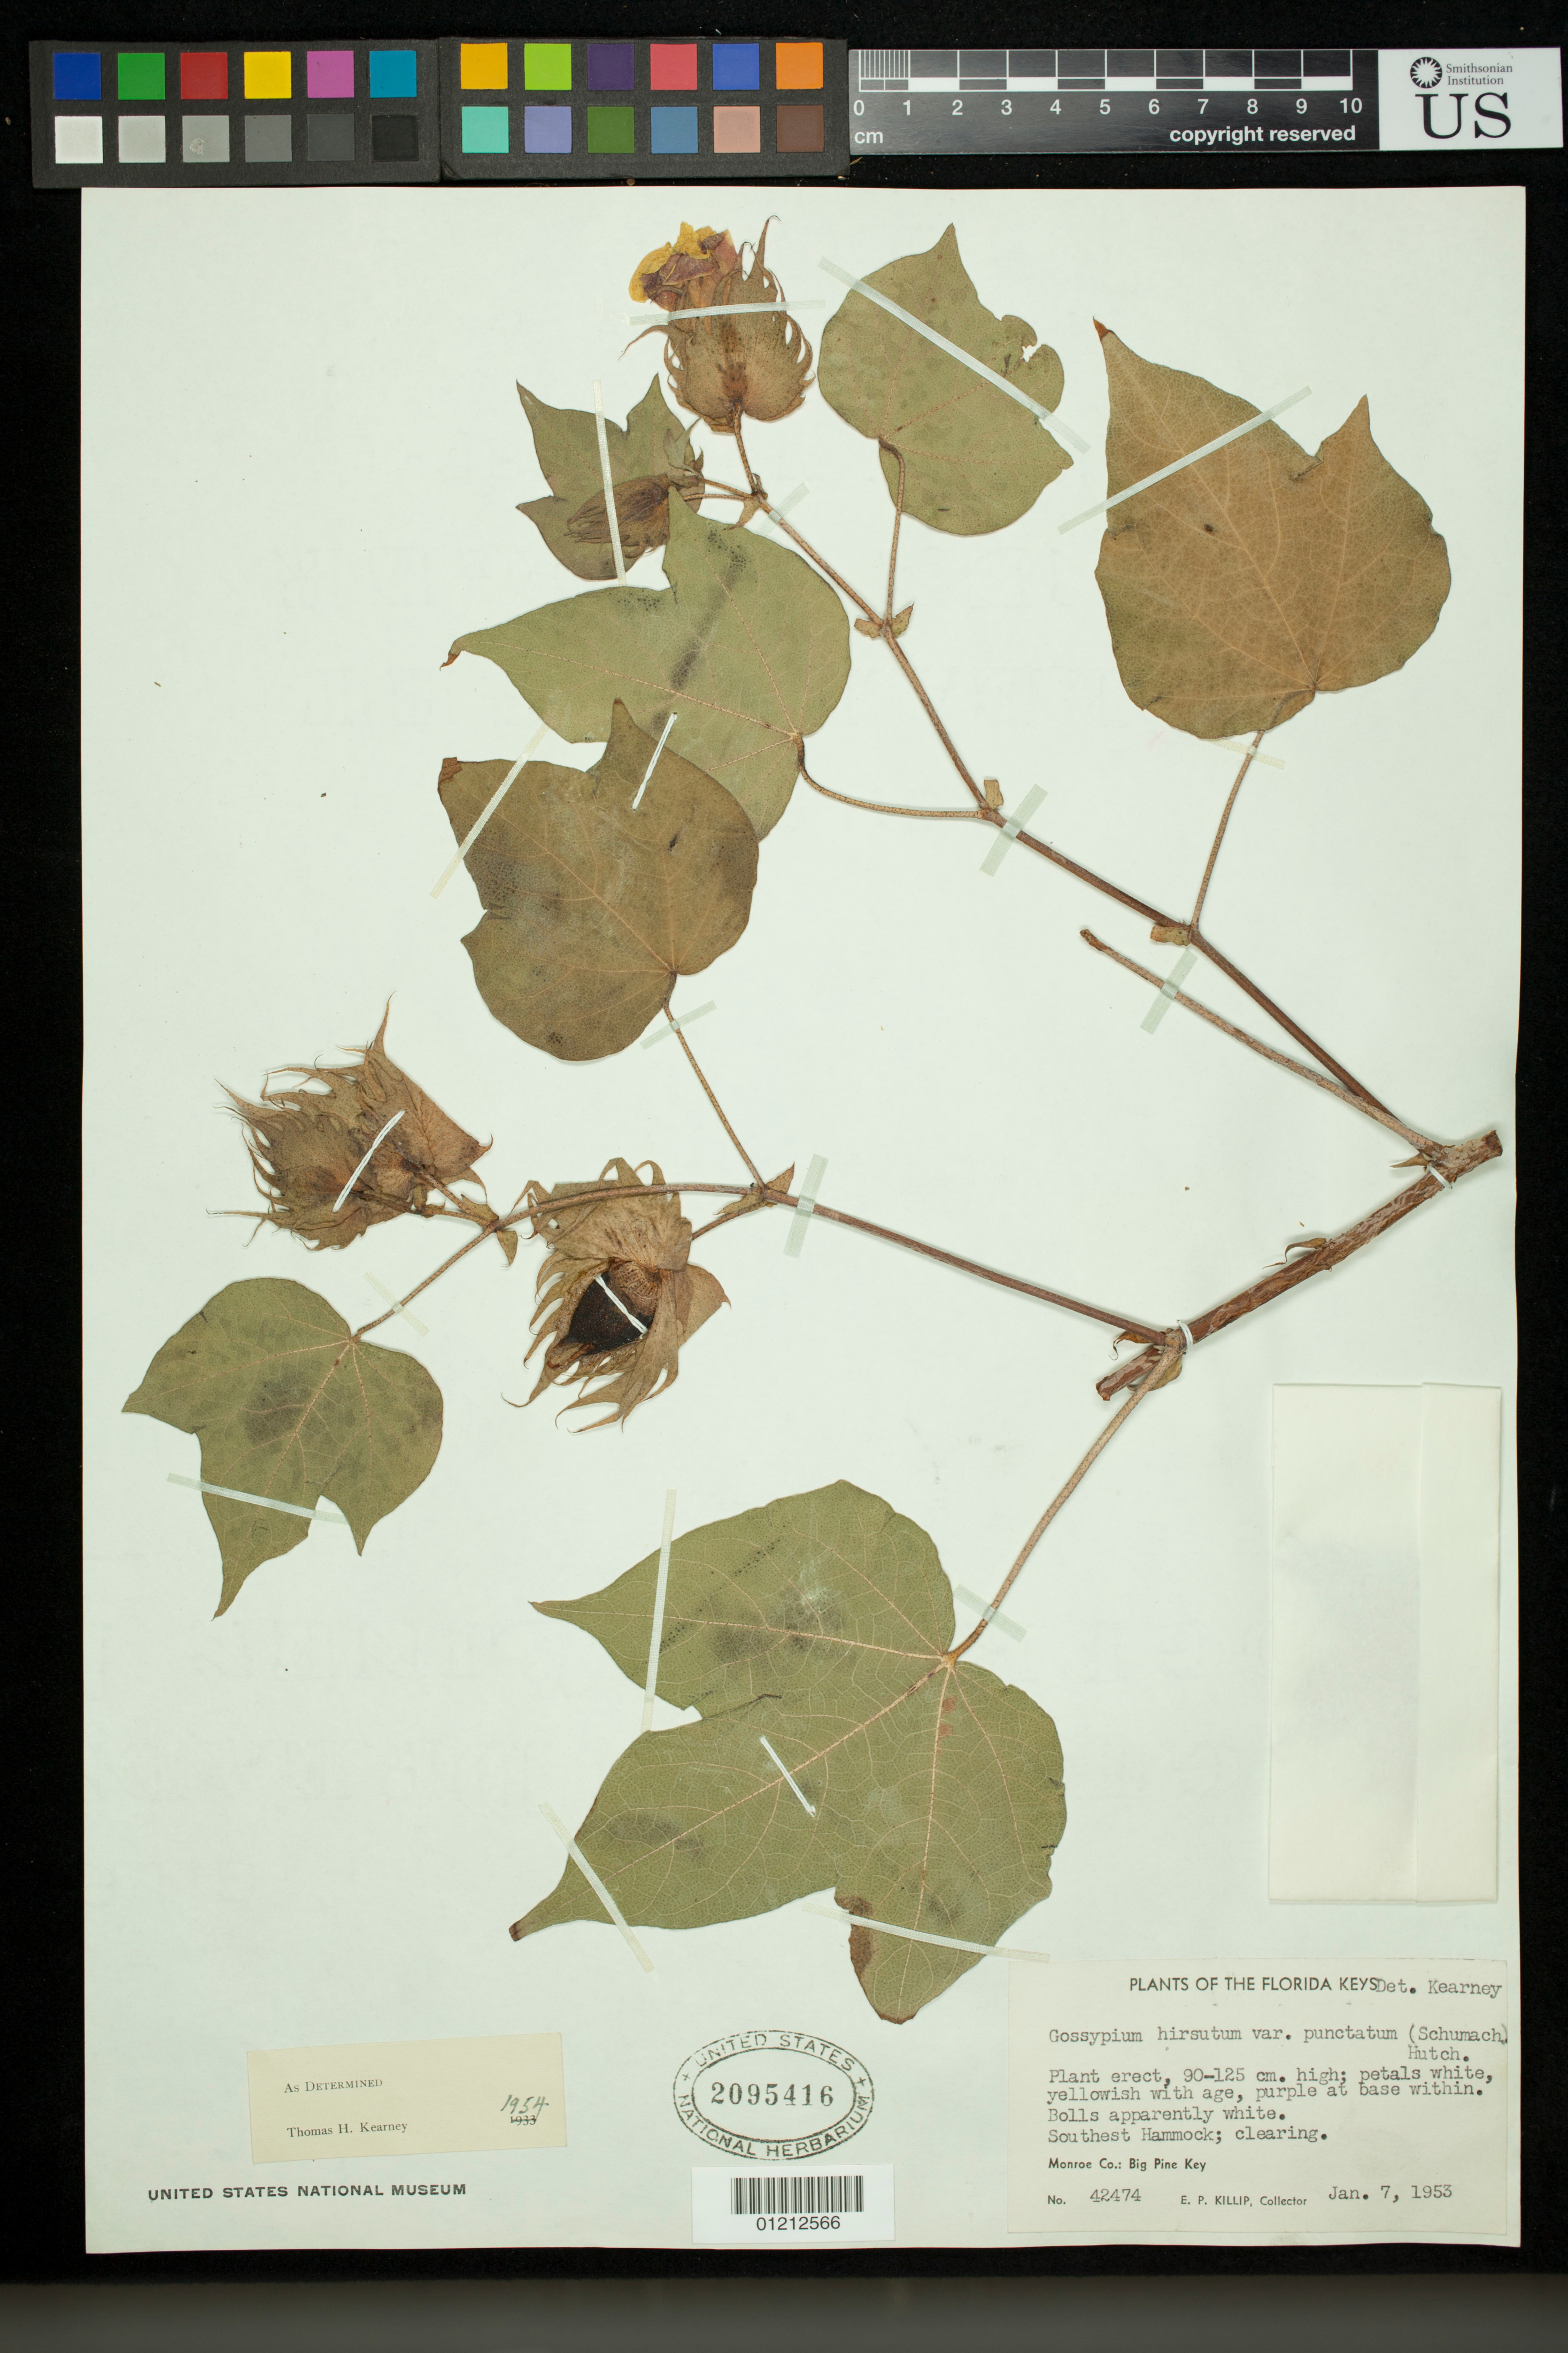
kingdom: Plantae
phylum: Tracheophyta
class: Magnoliopsida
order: Malvales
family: Malvaceae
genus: Gossypium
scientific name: Gossypium hirsutum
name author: L.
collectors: E. P. Killip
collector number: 42474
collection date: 1953-01-07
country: United States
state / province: Florida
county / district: Monroe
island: Big Pine Key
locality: Florida Keys. Southeast Hammock; clearing.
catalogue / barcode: US 2095416